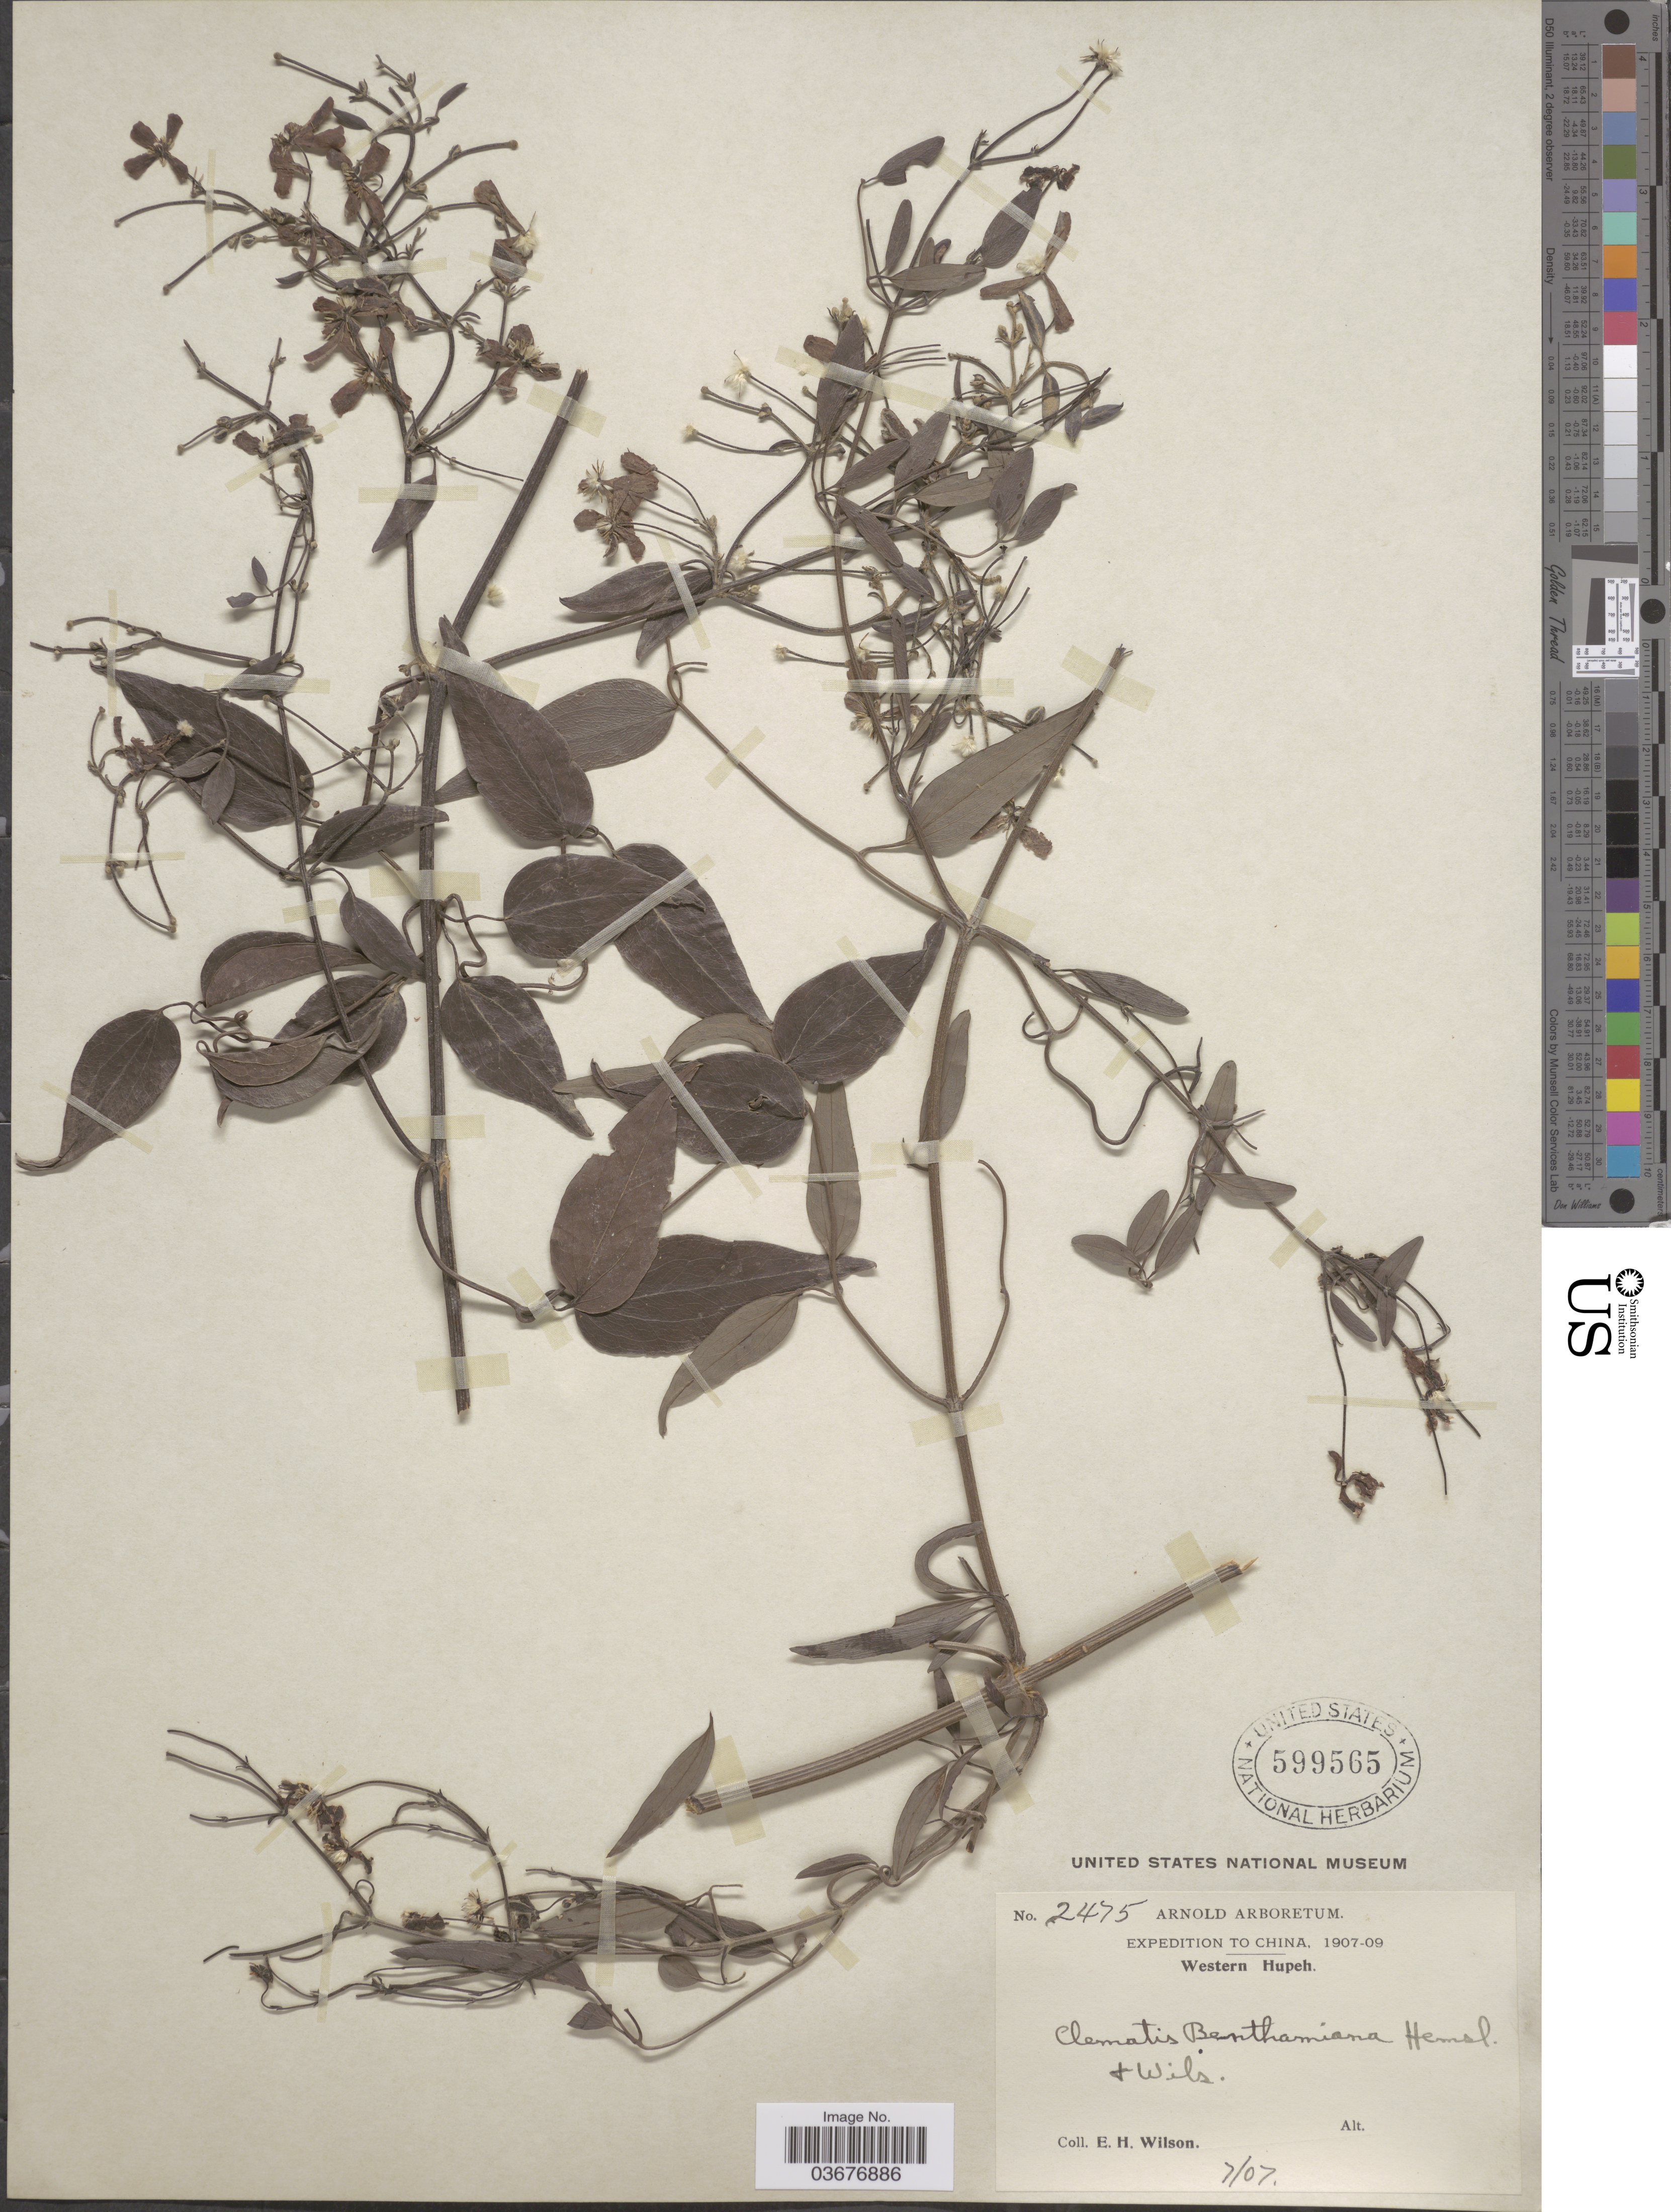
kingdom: Plantae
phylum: Tracheophyta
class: Magnoliopsida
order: Ranunculales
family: Ranunculaceae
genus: Clematis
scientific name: Clematis benthamiana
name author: Hemsl.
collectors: E. Wilson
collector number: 2475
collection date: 1907-07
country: China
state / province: Hubei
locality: Western Hupeh.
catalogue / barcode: US 599565